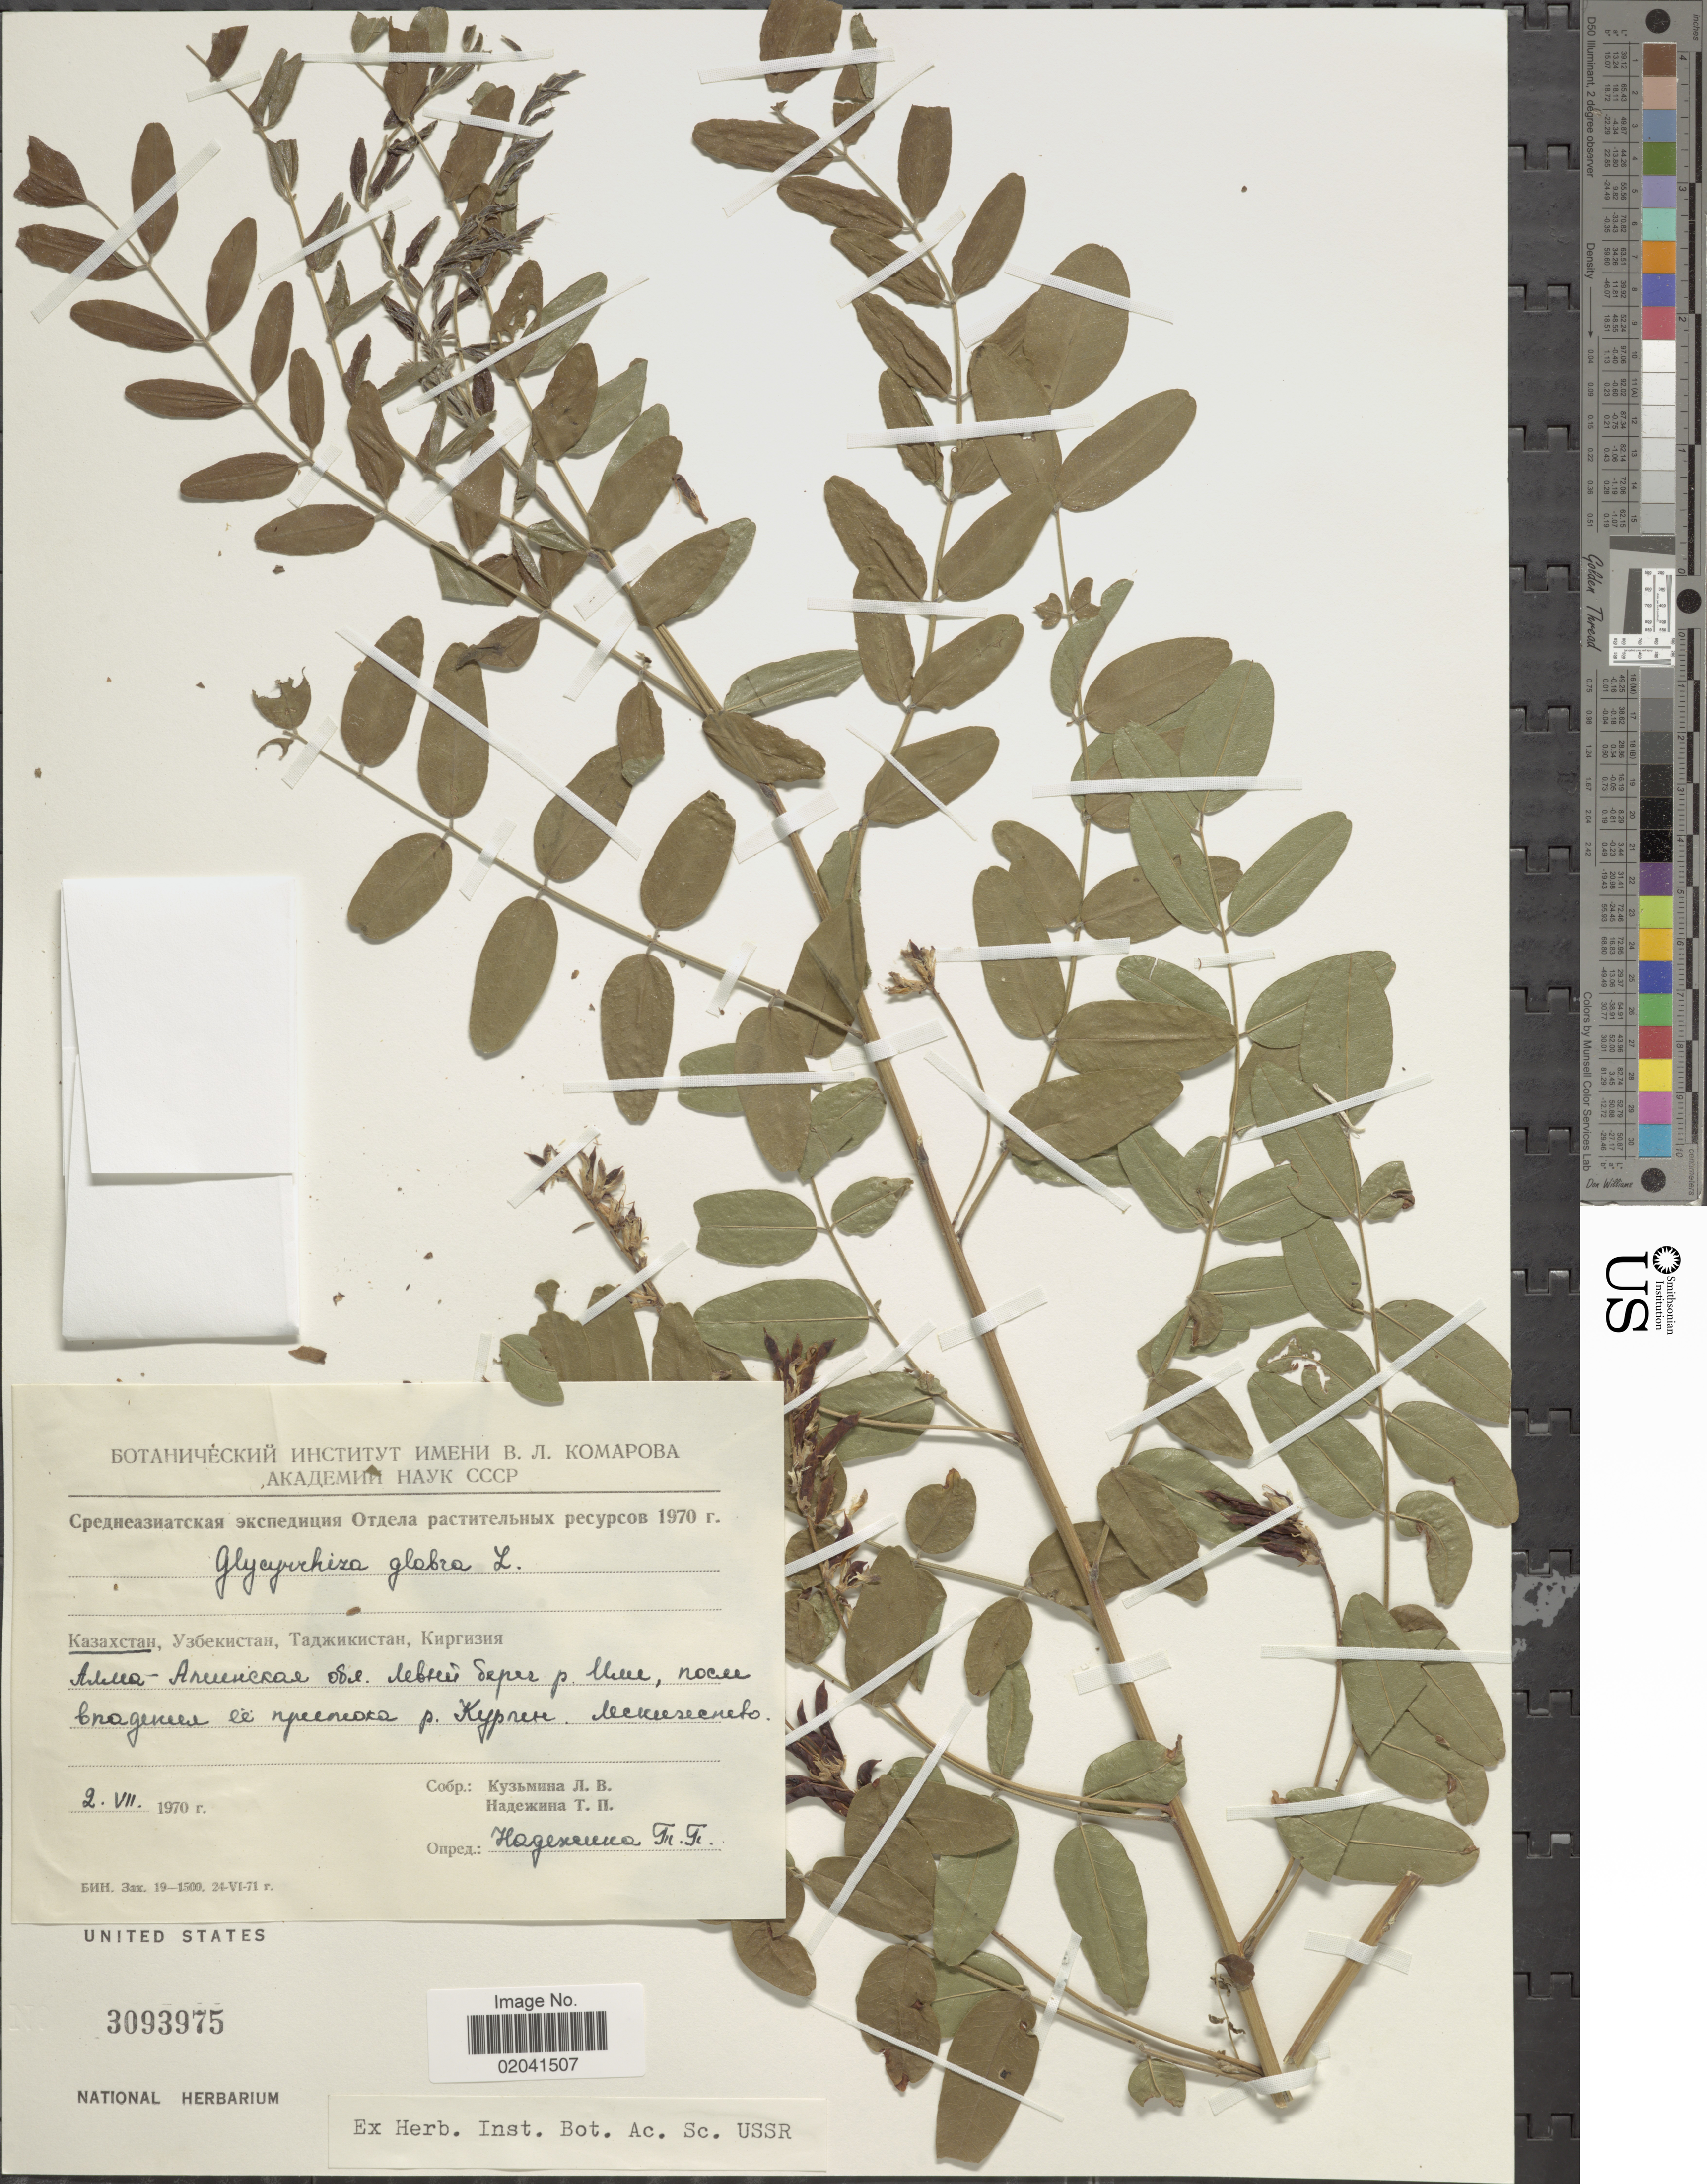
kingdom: Plantae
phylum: Tracheophyta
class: Magnoliopsida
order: Fabales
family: Fabaceae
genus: Glycyrrhiza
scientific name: Glycyrrhiza glabra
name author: L.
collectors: L. Kuzmina & T. Nadezhdina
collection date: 1970-07-02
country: Kazakhstan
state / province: Almaty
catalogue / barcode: US 3093975